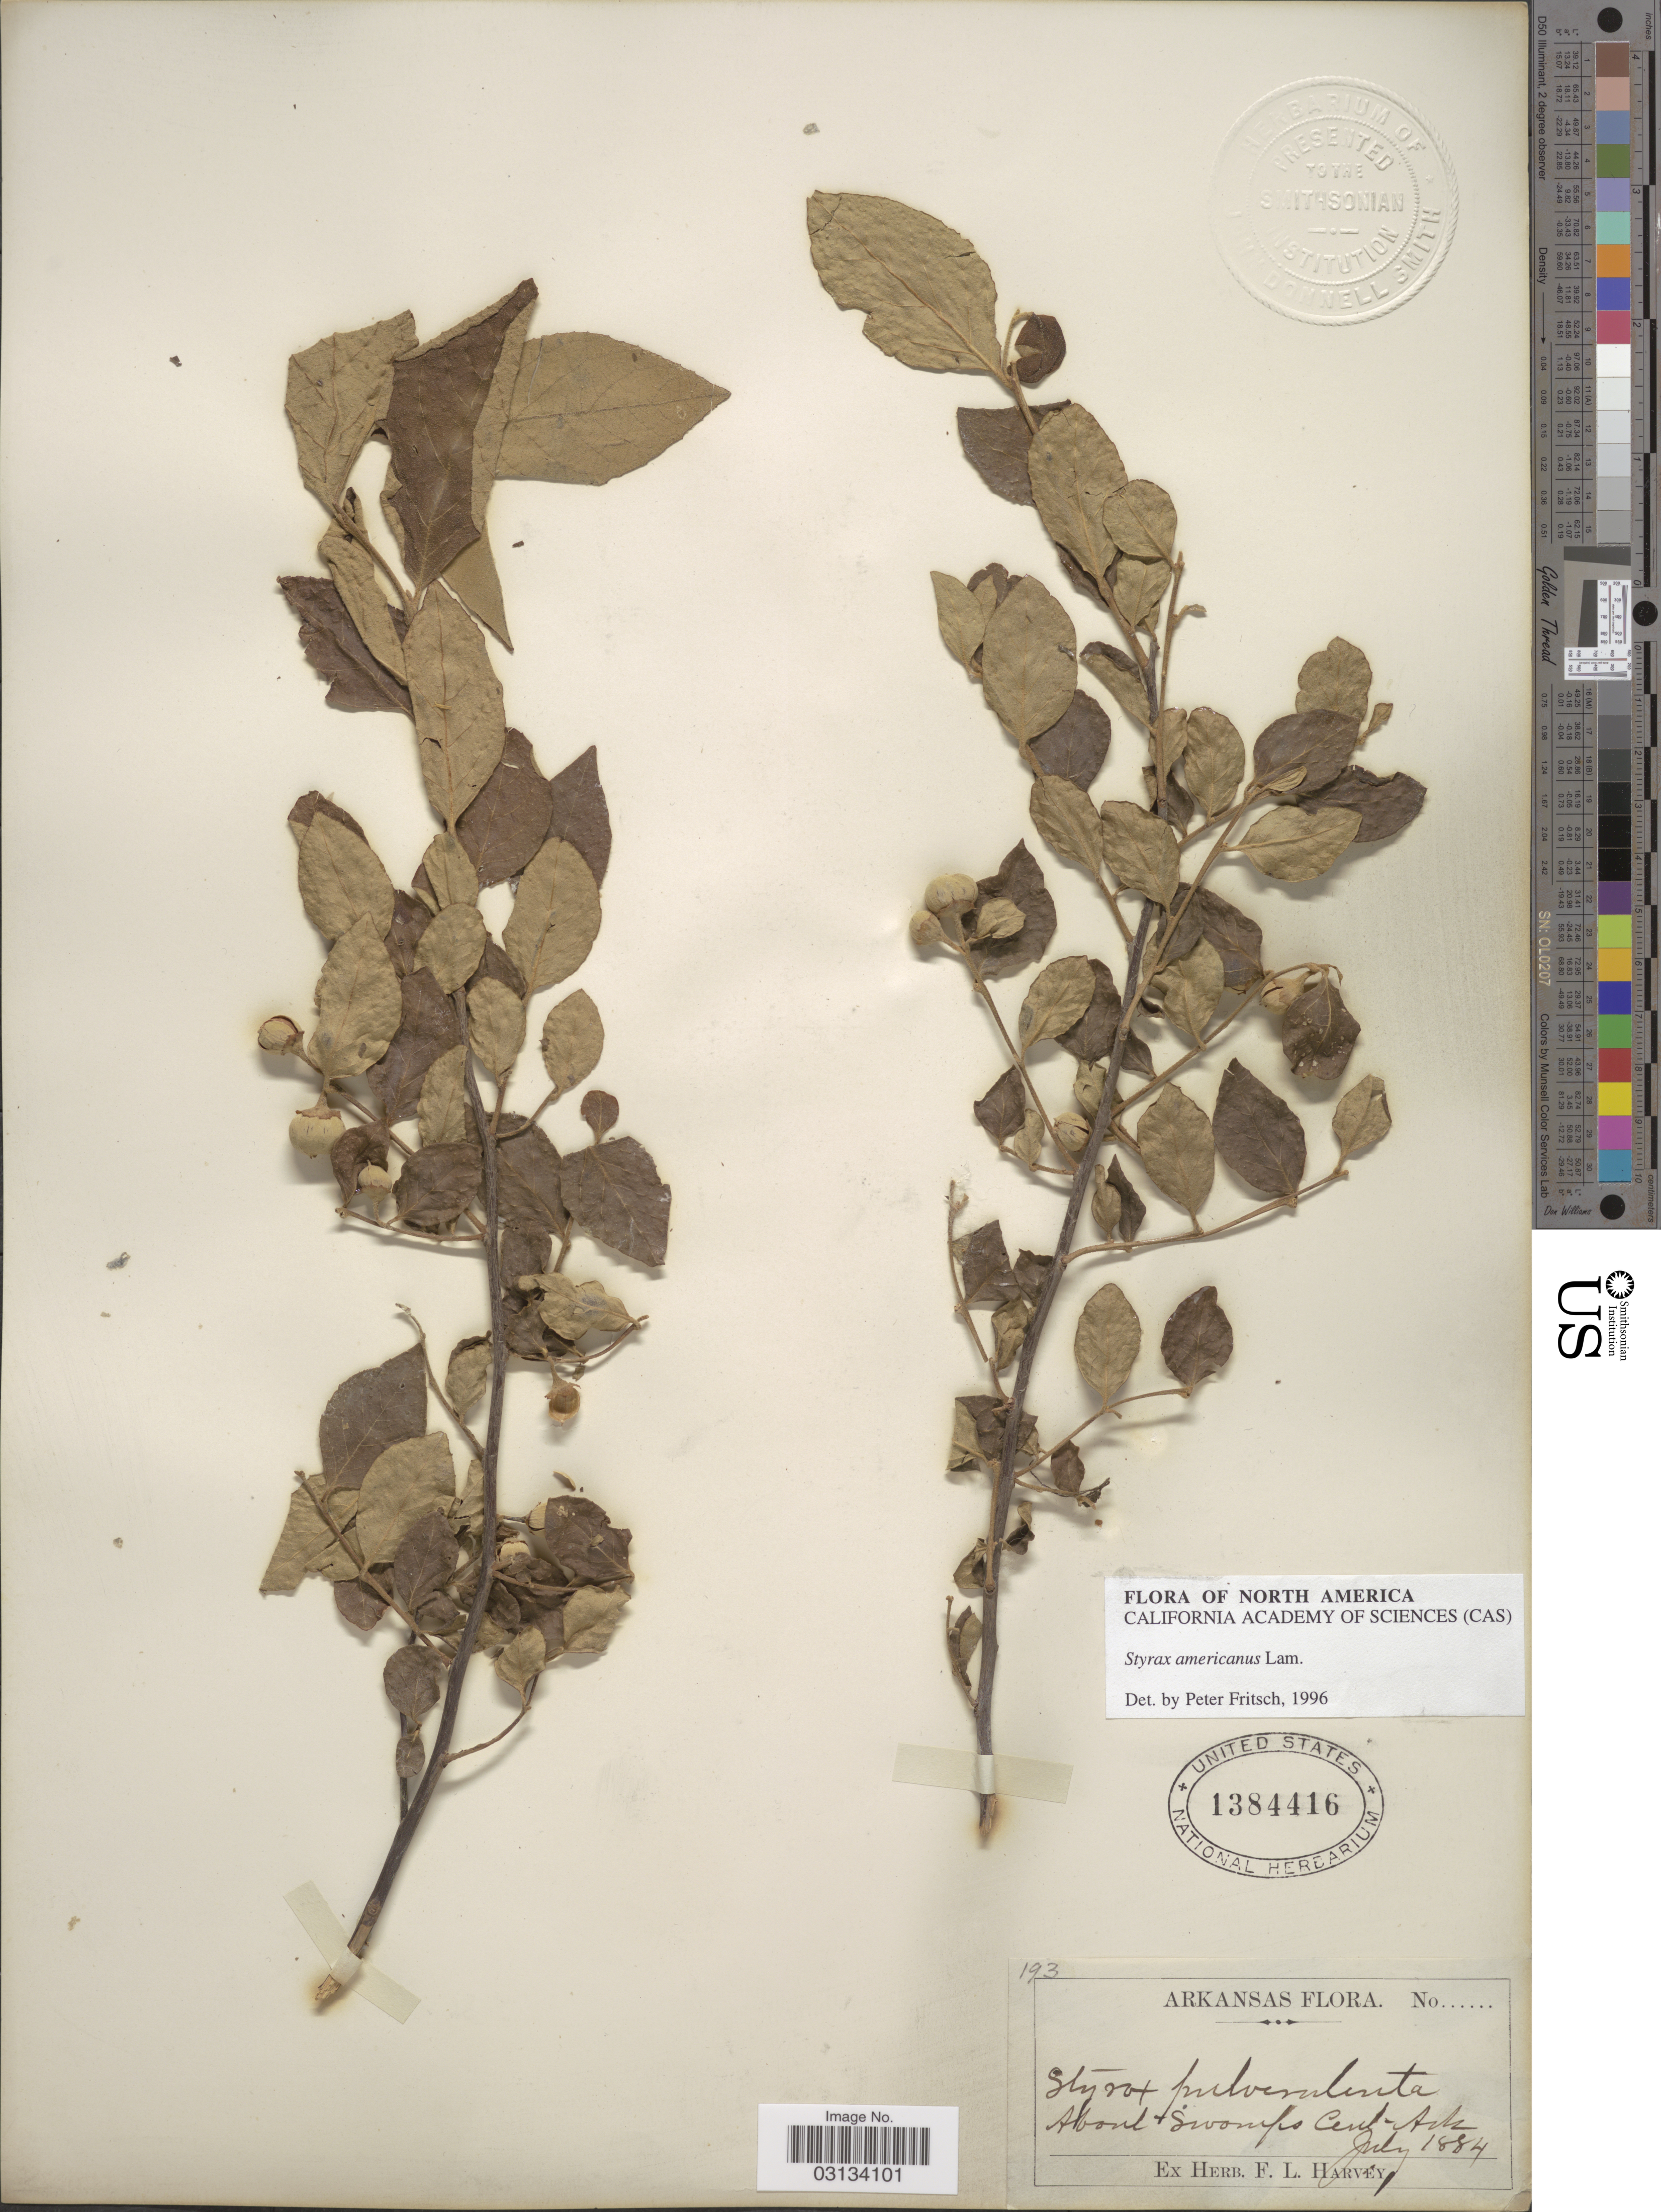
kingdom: Plantae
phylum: Tracheophyta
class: Magnoliopsida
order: Ericales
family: Styracaceae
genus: Styrax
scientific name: Styrax americanus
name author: Lam.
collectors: ex herb. F. L. Harvey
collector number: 193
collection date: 1884-07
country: United States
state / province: Arkansas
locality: About swamps Cent Ark.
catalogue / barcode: US 1384416